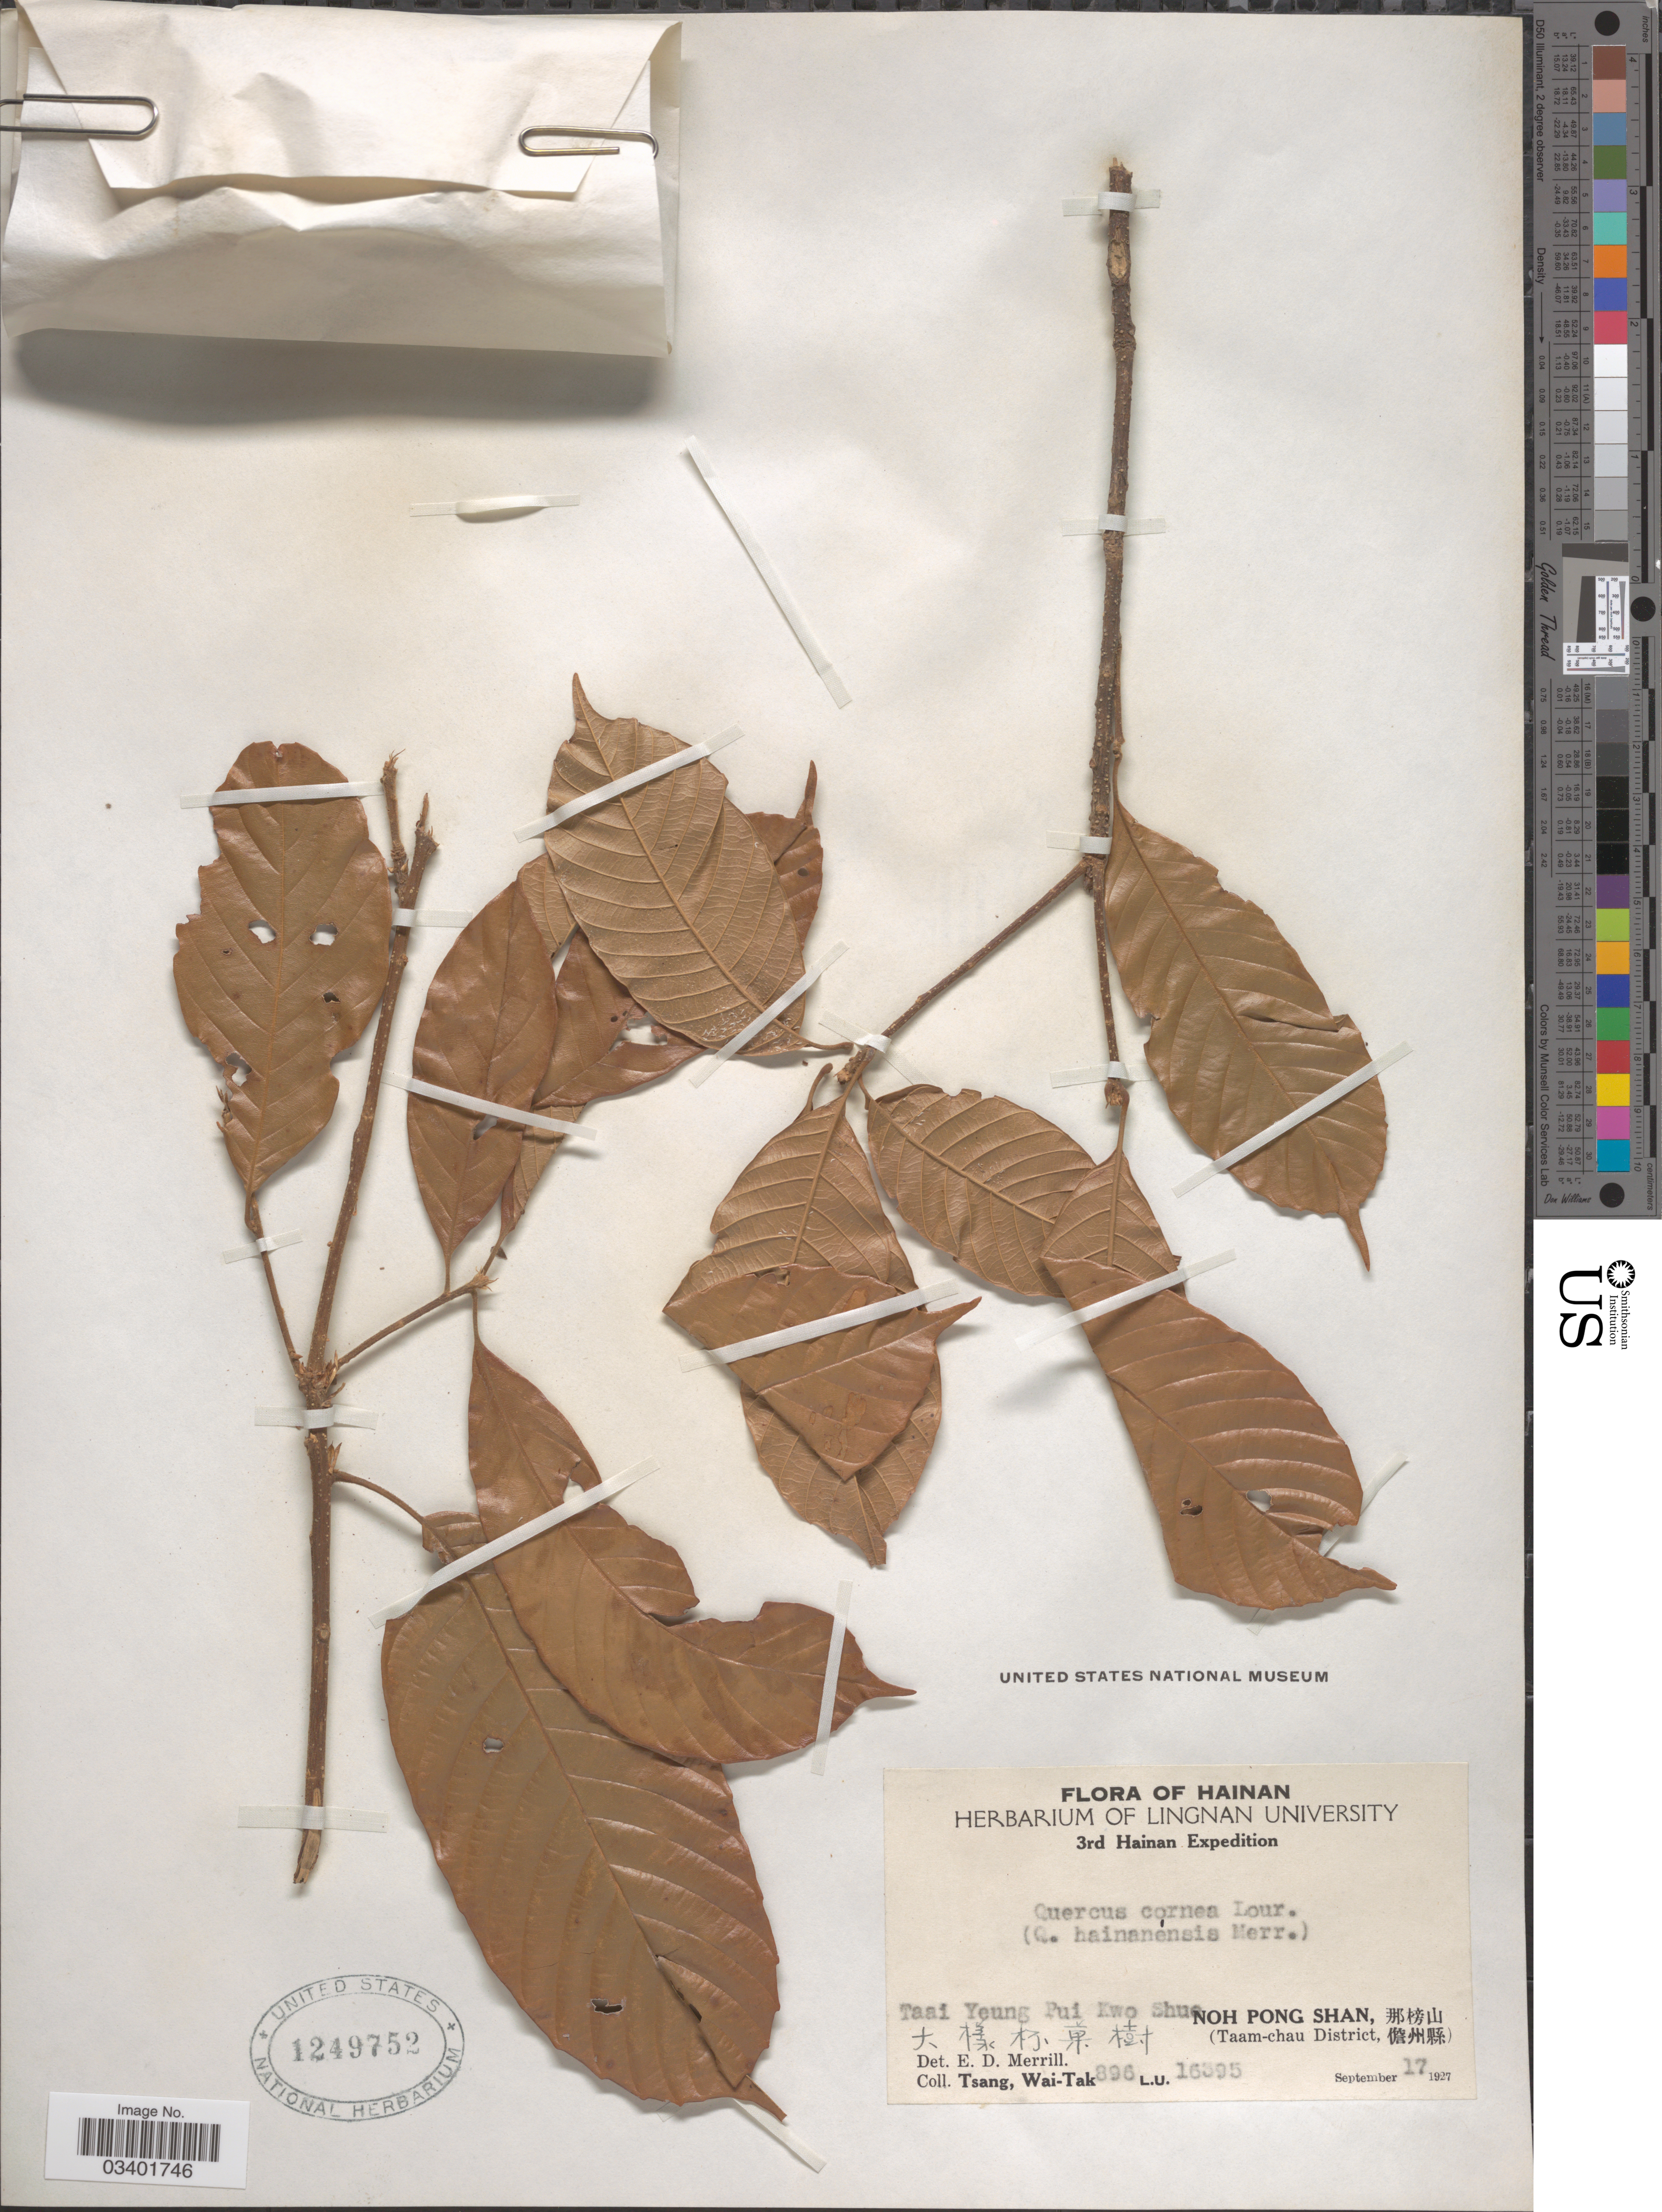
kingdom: Plantae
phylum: Tracheophyta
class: Magnoliopsida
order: Fagales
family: Fagaceae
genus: Lithocarpus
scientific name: Lithocarpus corneus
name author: (Lour.) Rehder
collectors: W. T. Tsang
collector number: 896 L.U. 16395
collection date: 1927-09-17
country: China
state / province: Hainan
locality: Taai Yeung Pui Kwo Shue, Noh Pong Shan, X, (Taam-chau District, X).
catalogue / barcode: US 1249752